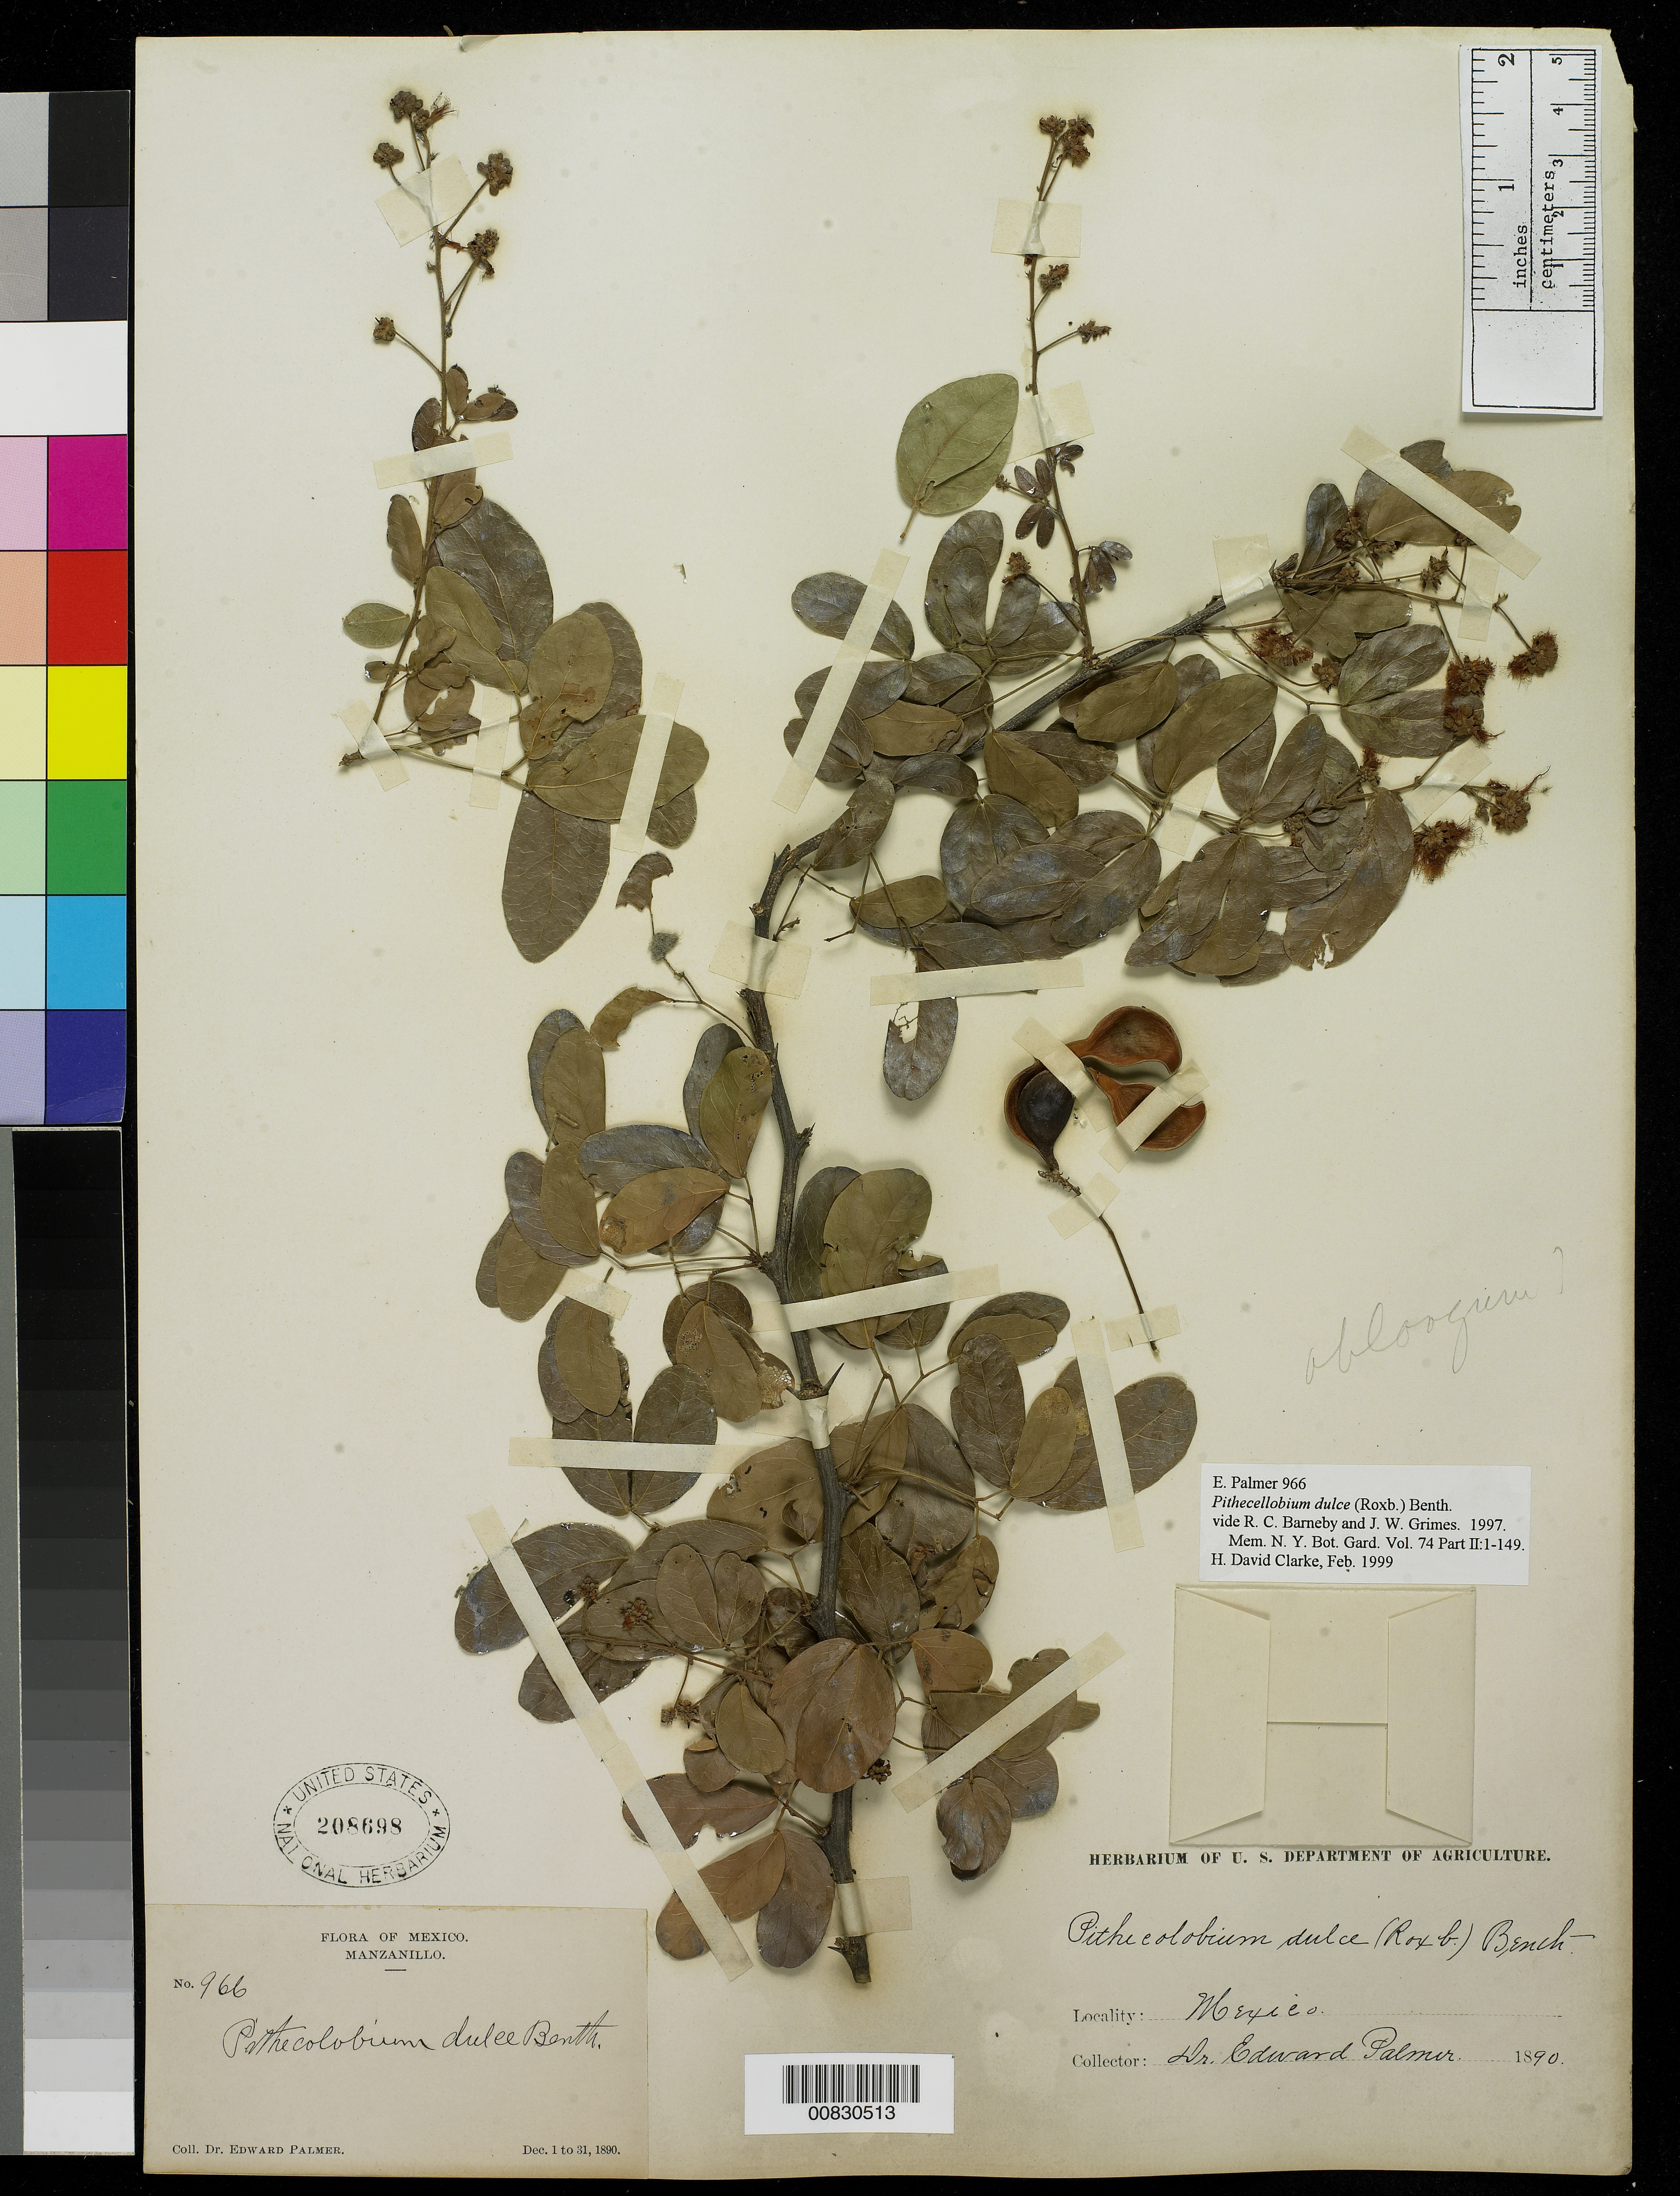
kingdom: Plantae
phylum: Tracheophyta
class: Magnoliopsida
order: Fabales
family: Fabaceae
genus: Pithecellobium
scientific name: Pithecellobium dulce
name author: (Roxb.) Benth.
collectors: E. Palmer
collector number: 966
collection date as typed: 01 Dec 1890 to 31 Dec 1890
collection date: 1890-12-01/1890-12-31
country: Mexico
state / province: Colima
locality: Manzanillo, Colima.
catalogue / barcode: US 208698